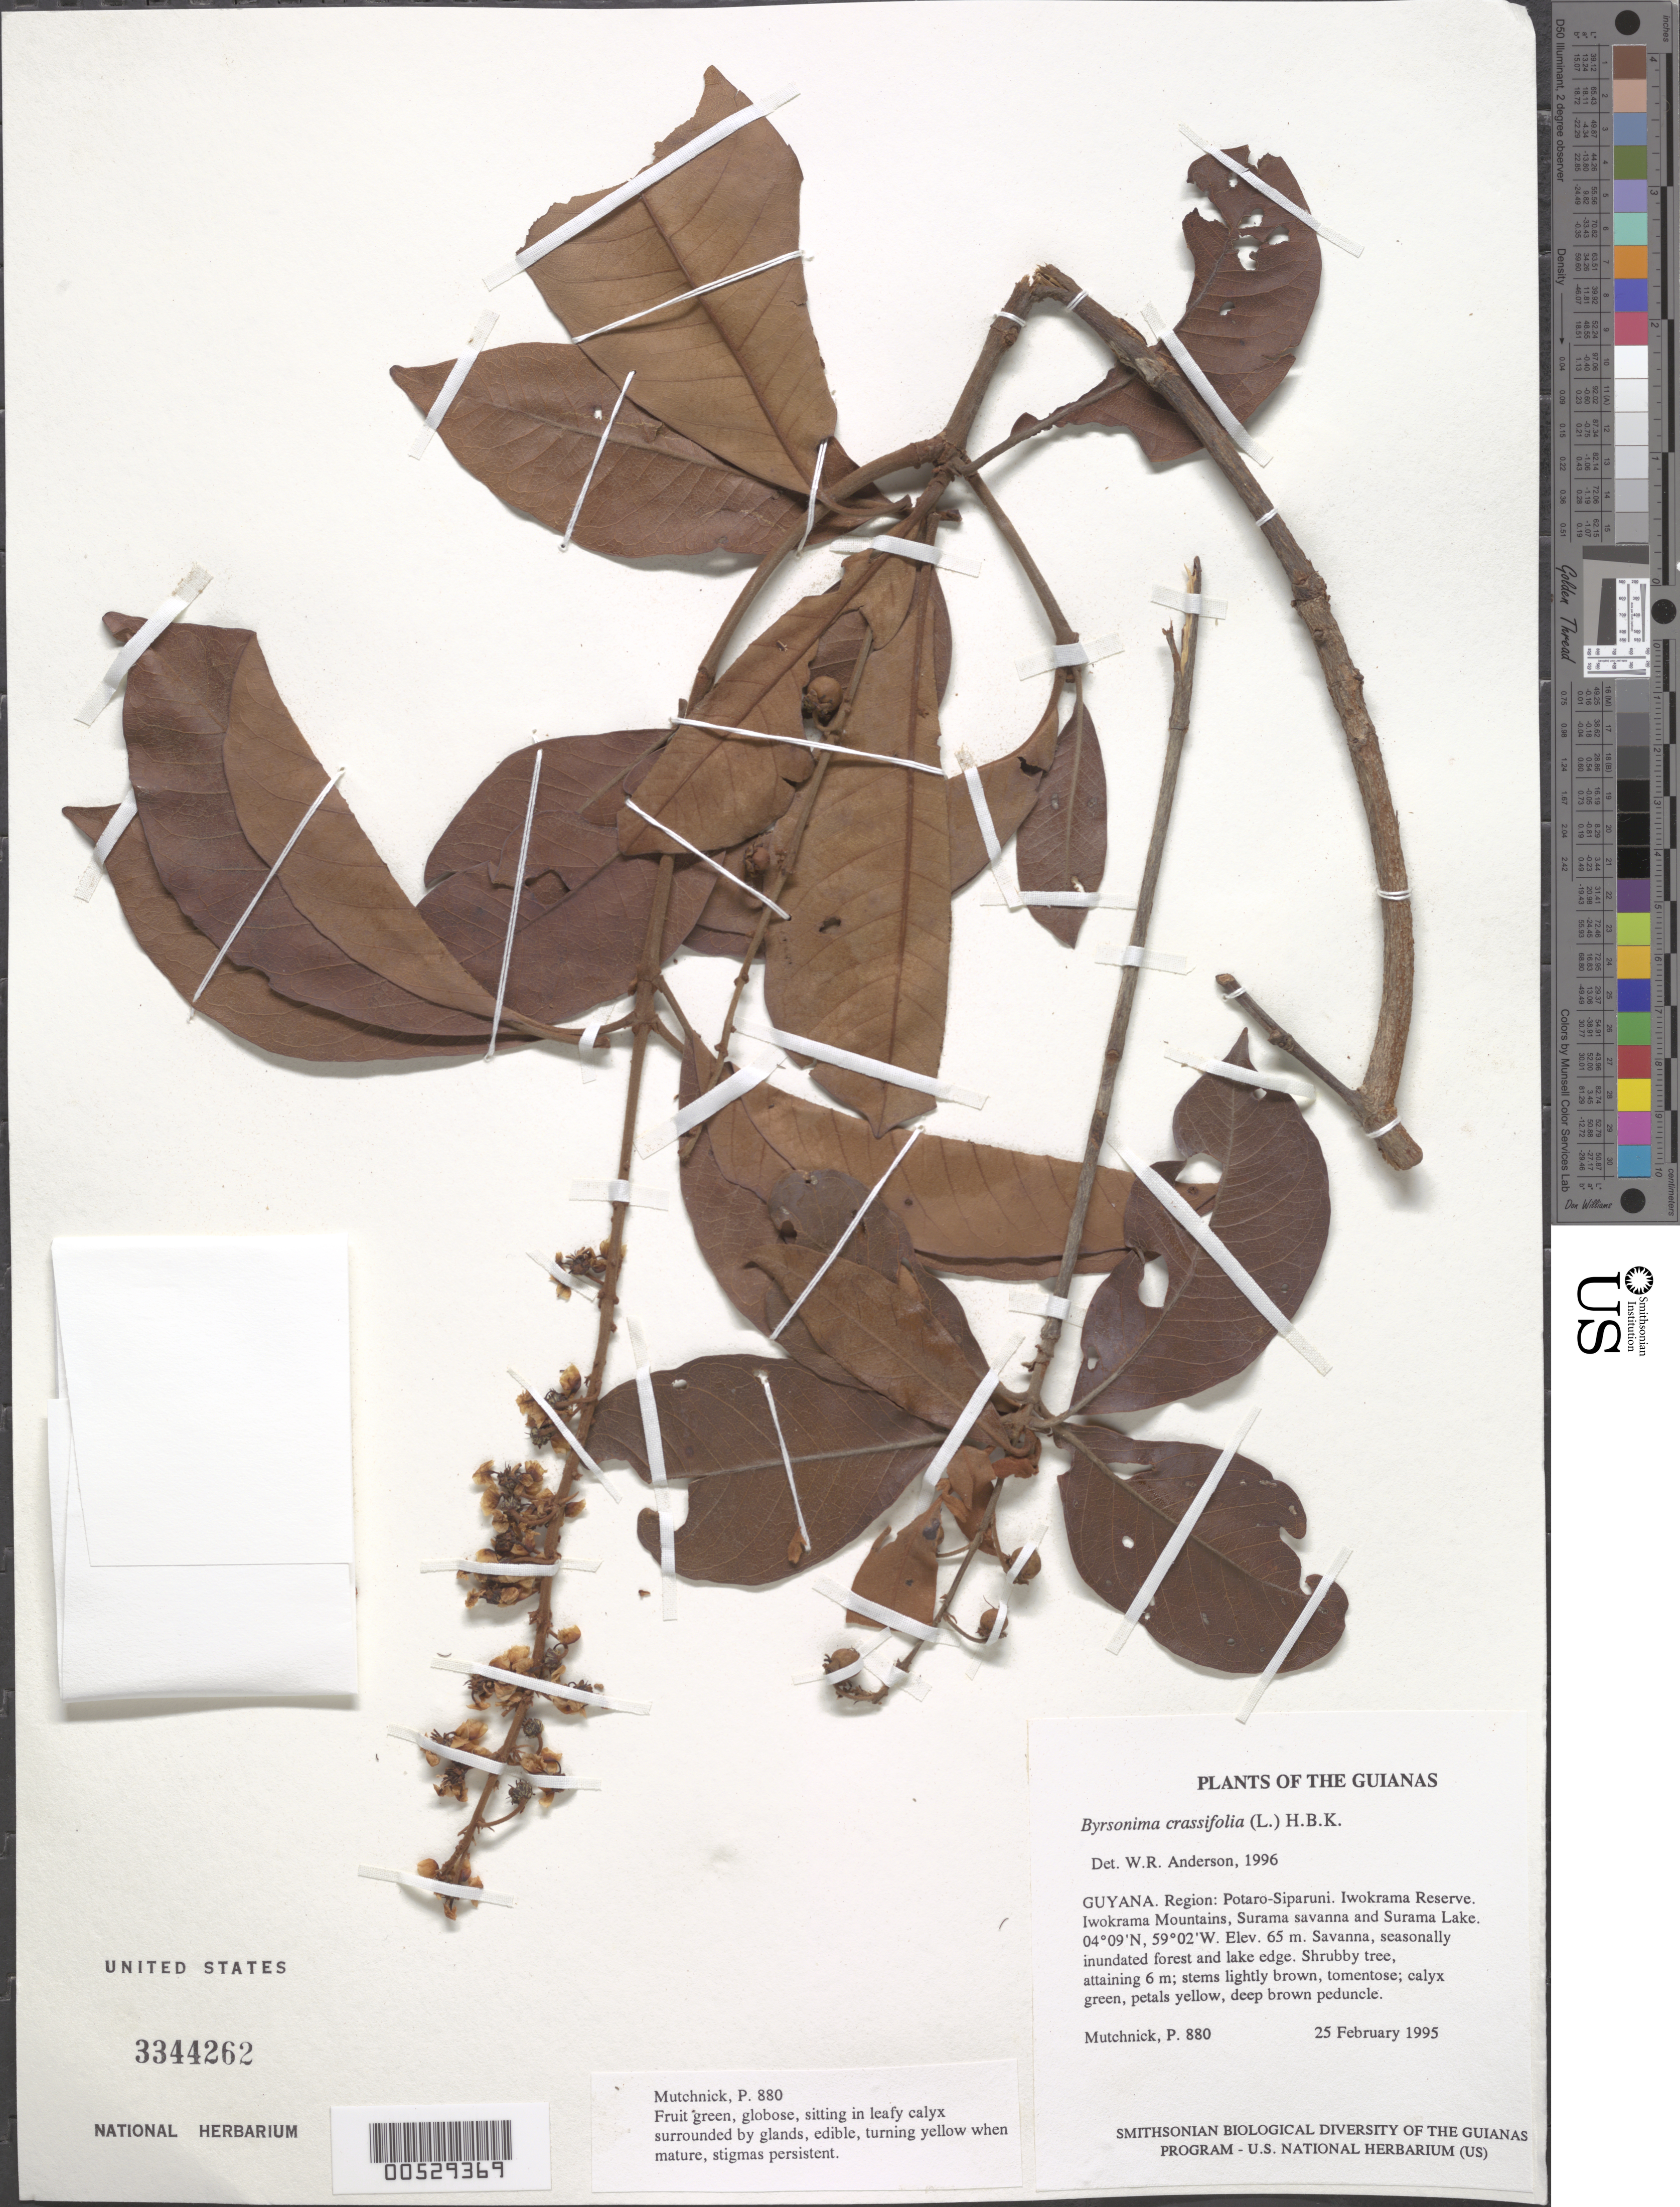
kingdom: Plantae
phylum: Tracheophyta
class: Magnoliopsida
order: Malpighiales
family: Malpighiaceae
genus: Byrsonima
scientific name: Byrsonima crassifolia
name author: (L.) Kunth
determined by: Anderson, W. R., (MICH), University of Michigan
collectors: P. Mutchnick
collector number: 880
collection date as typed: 25 February 1995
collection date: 1995-02-25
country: Guyana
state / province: Potaro-Siparuni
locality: Iwokrama Reserve. Iwokrama Mountains, Surama savanna and Surama Lake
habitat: Savanna, seasonally inundated forest and lake edge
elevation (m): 65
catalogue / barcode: US 3344262